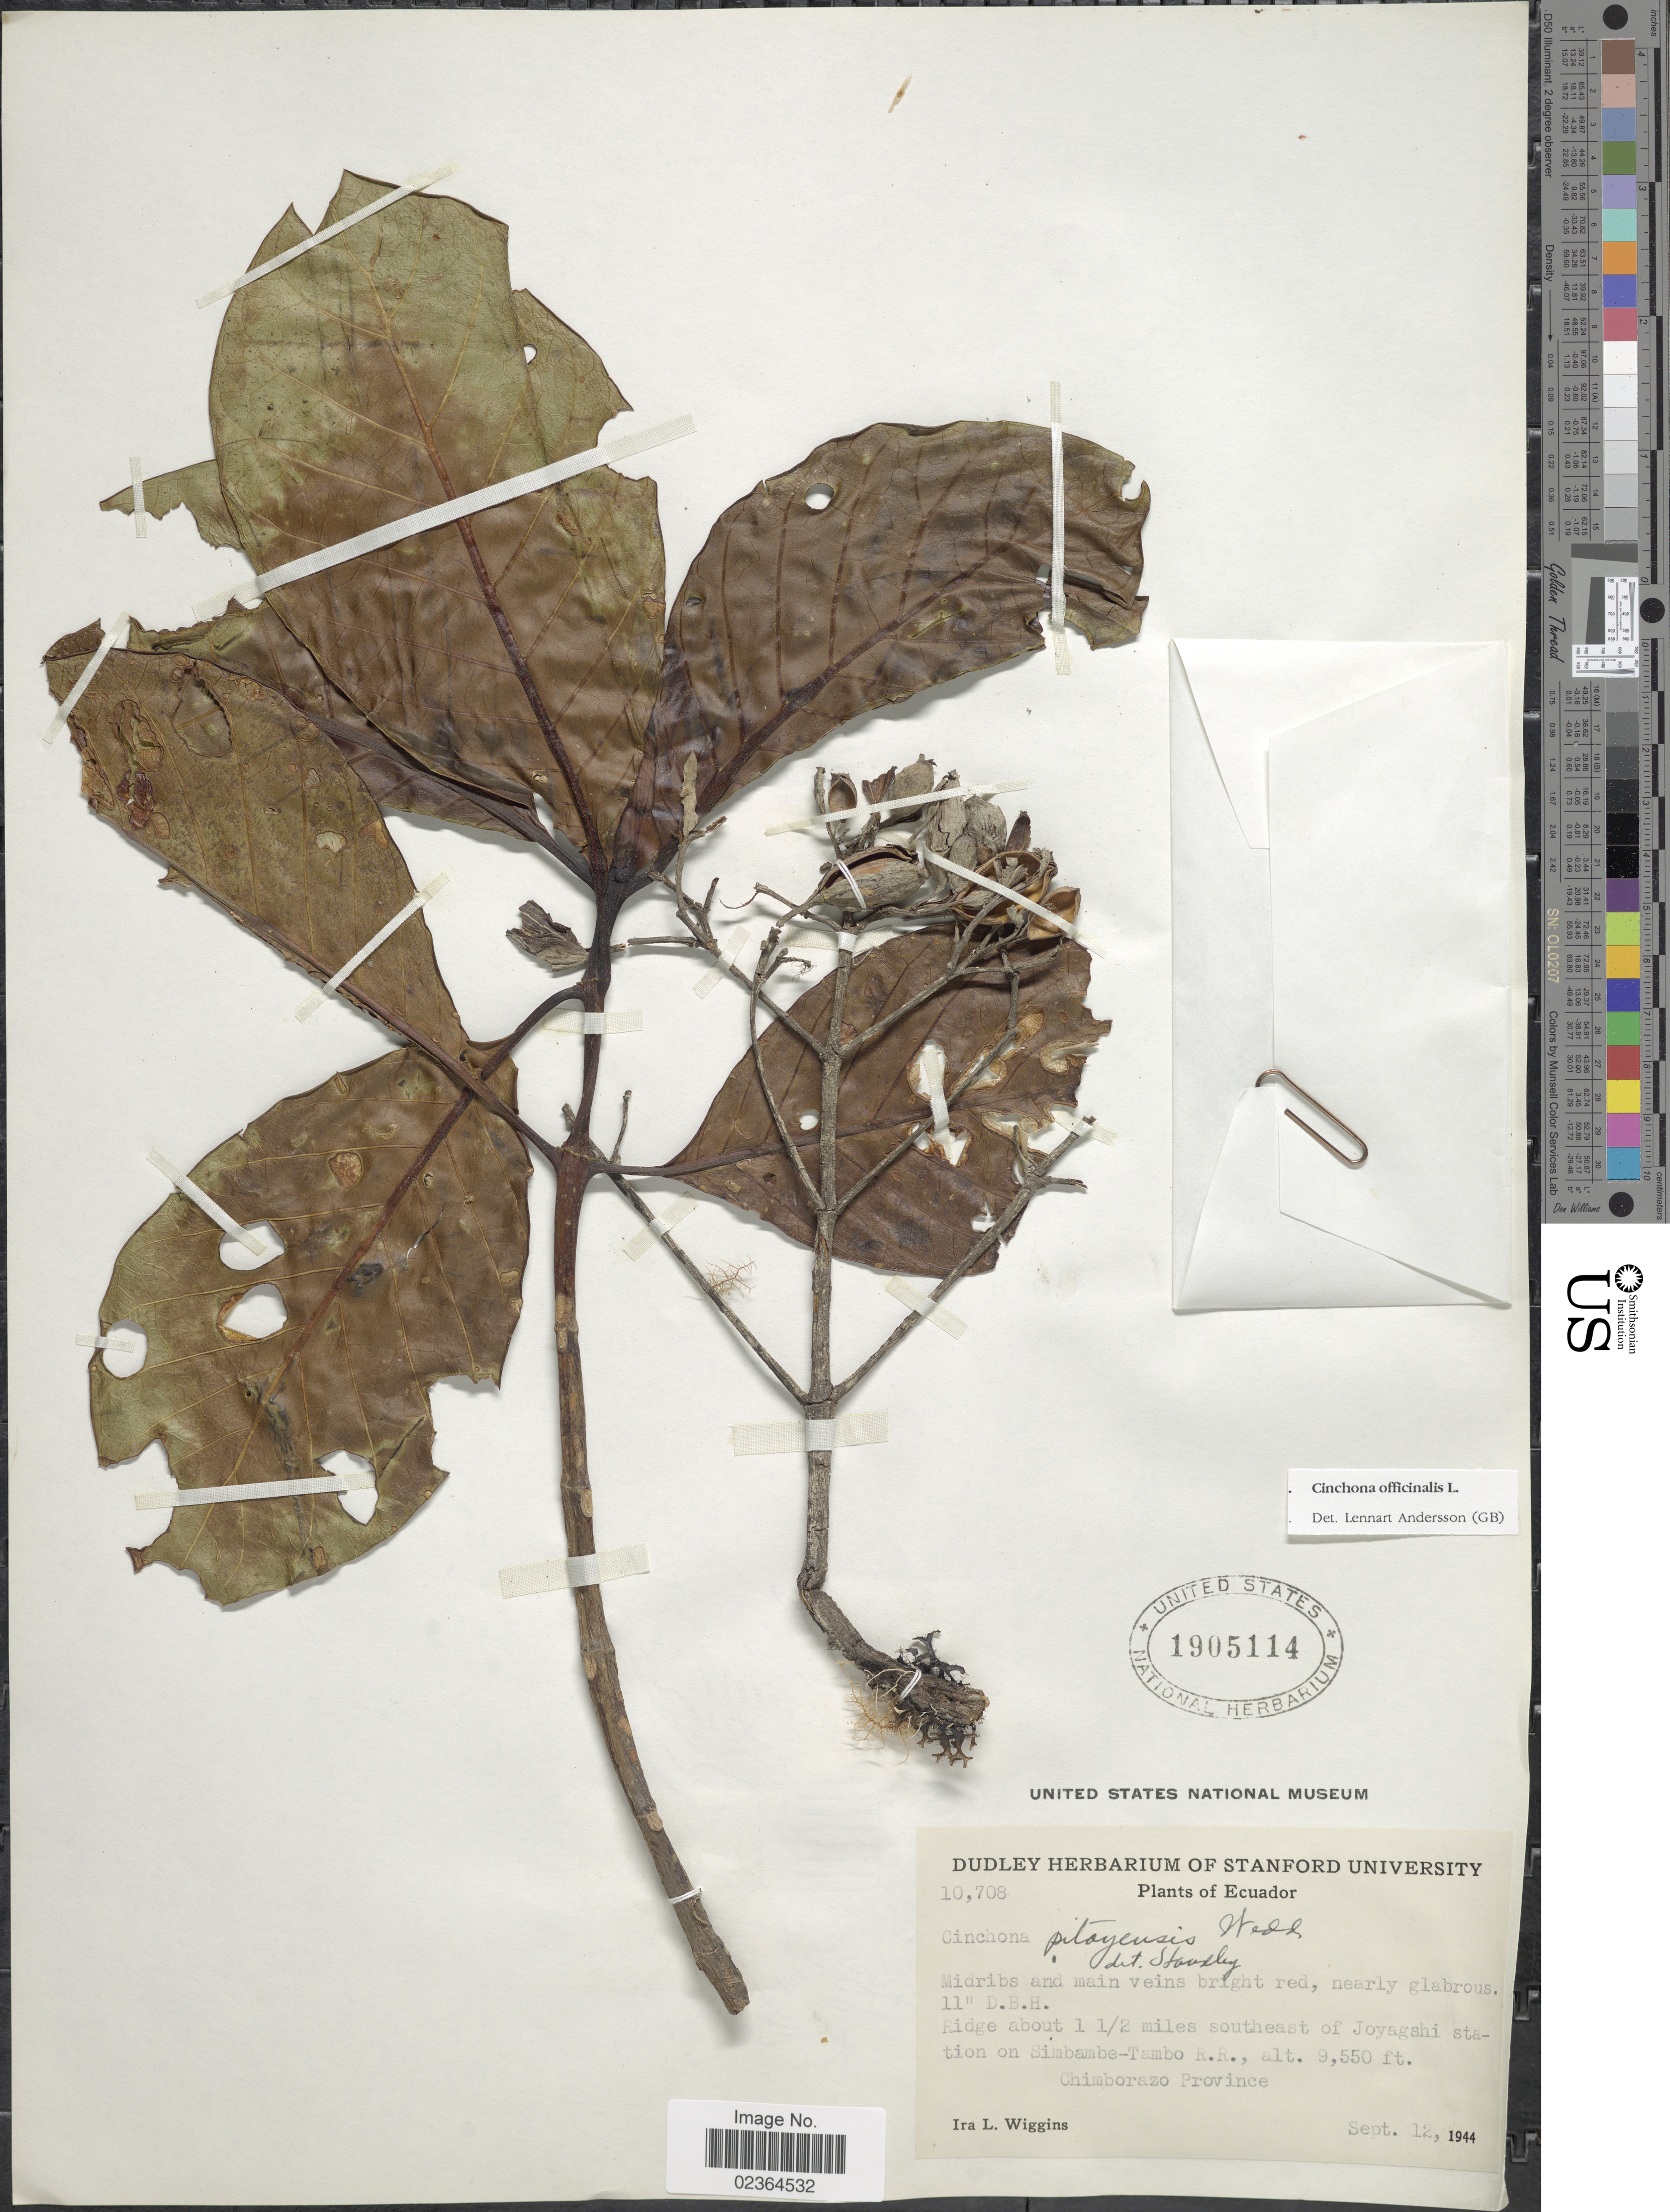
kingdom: Plantae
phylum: Tracheophyta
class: Magnoliopsida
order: Gentianales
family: Rubiaceae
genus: Cinchona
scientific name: Cinchona officinalis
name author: L.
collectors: I. L. Wiggins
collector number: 10708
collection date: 1944-09-12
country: Ecuador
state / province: Chimborazo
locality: Ridge about 1 1/2 miles southeast of Joyagshi station on Simbamba-Tambo R.R.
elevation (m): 2911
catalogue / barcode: US 1905114